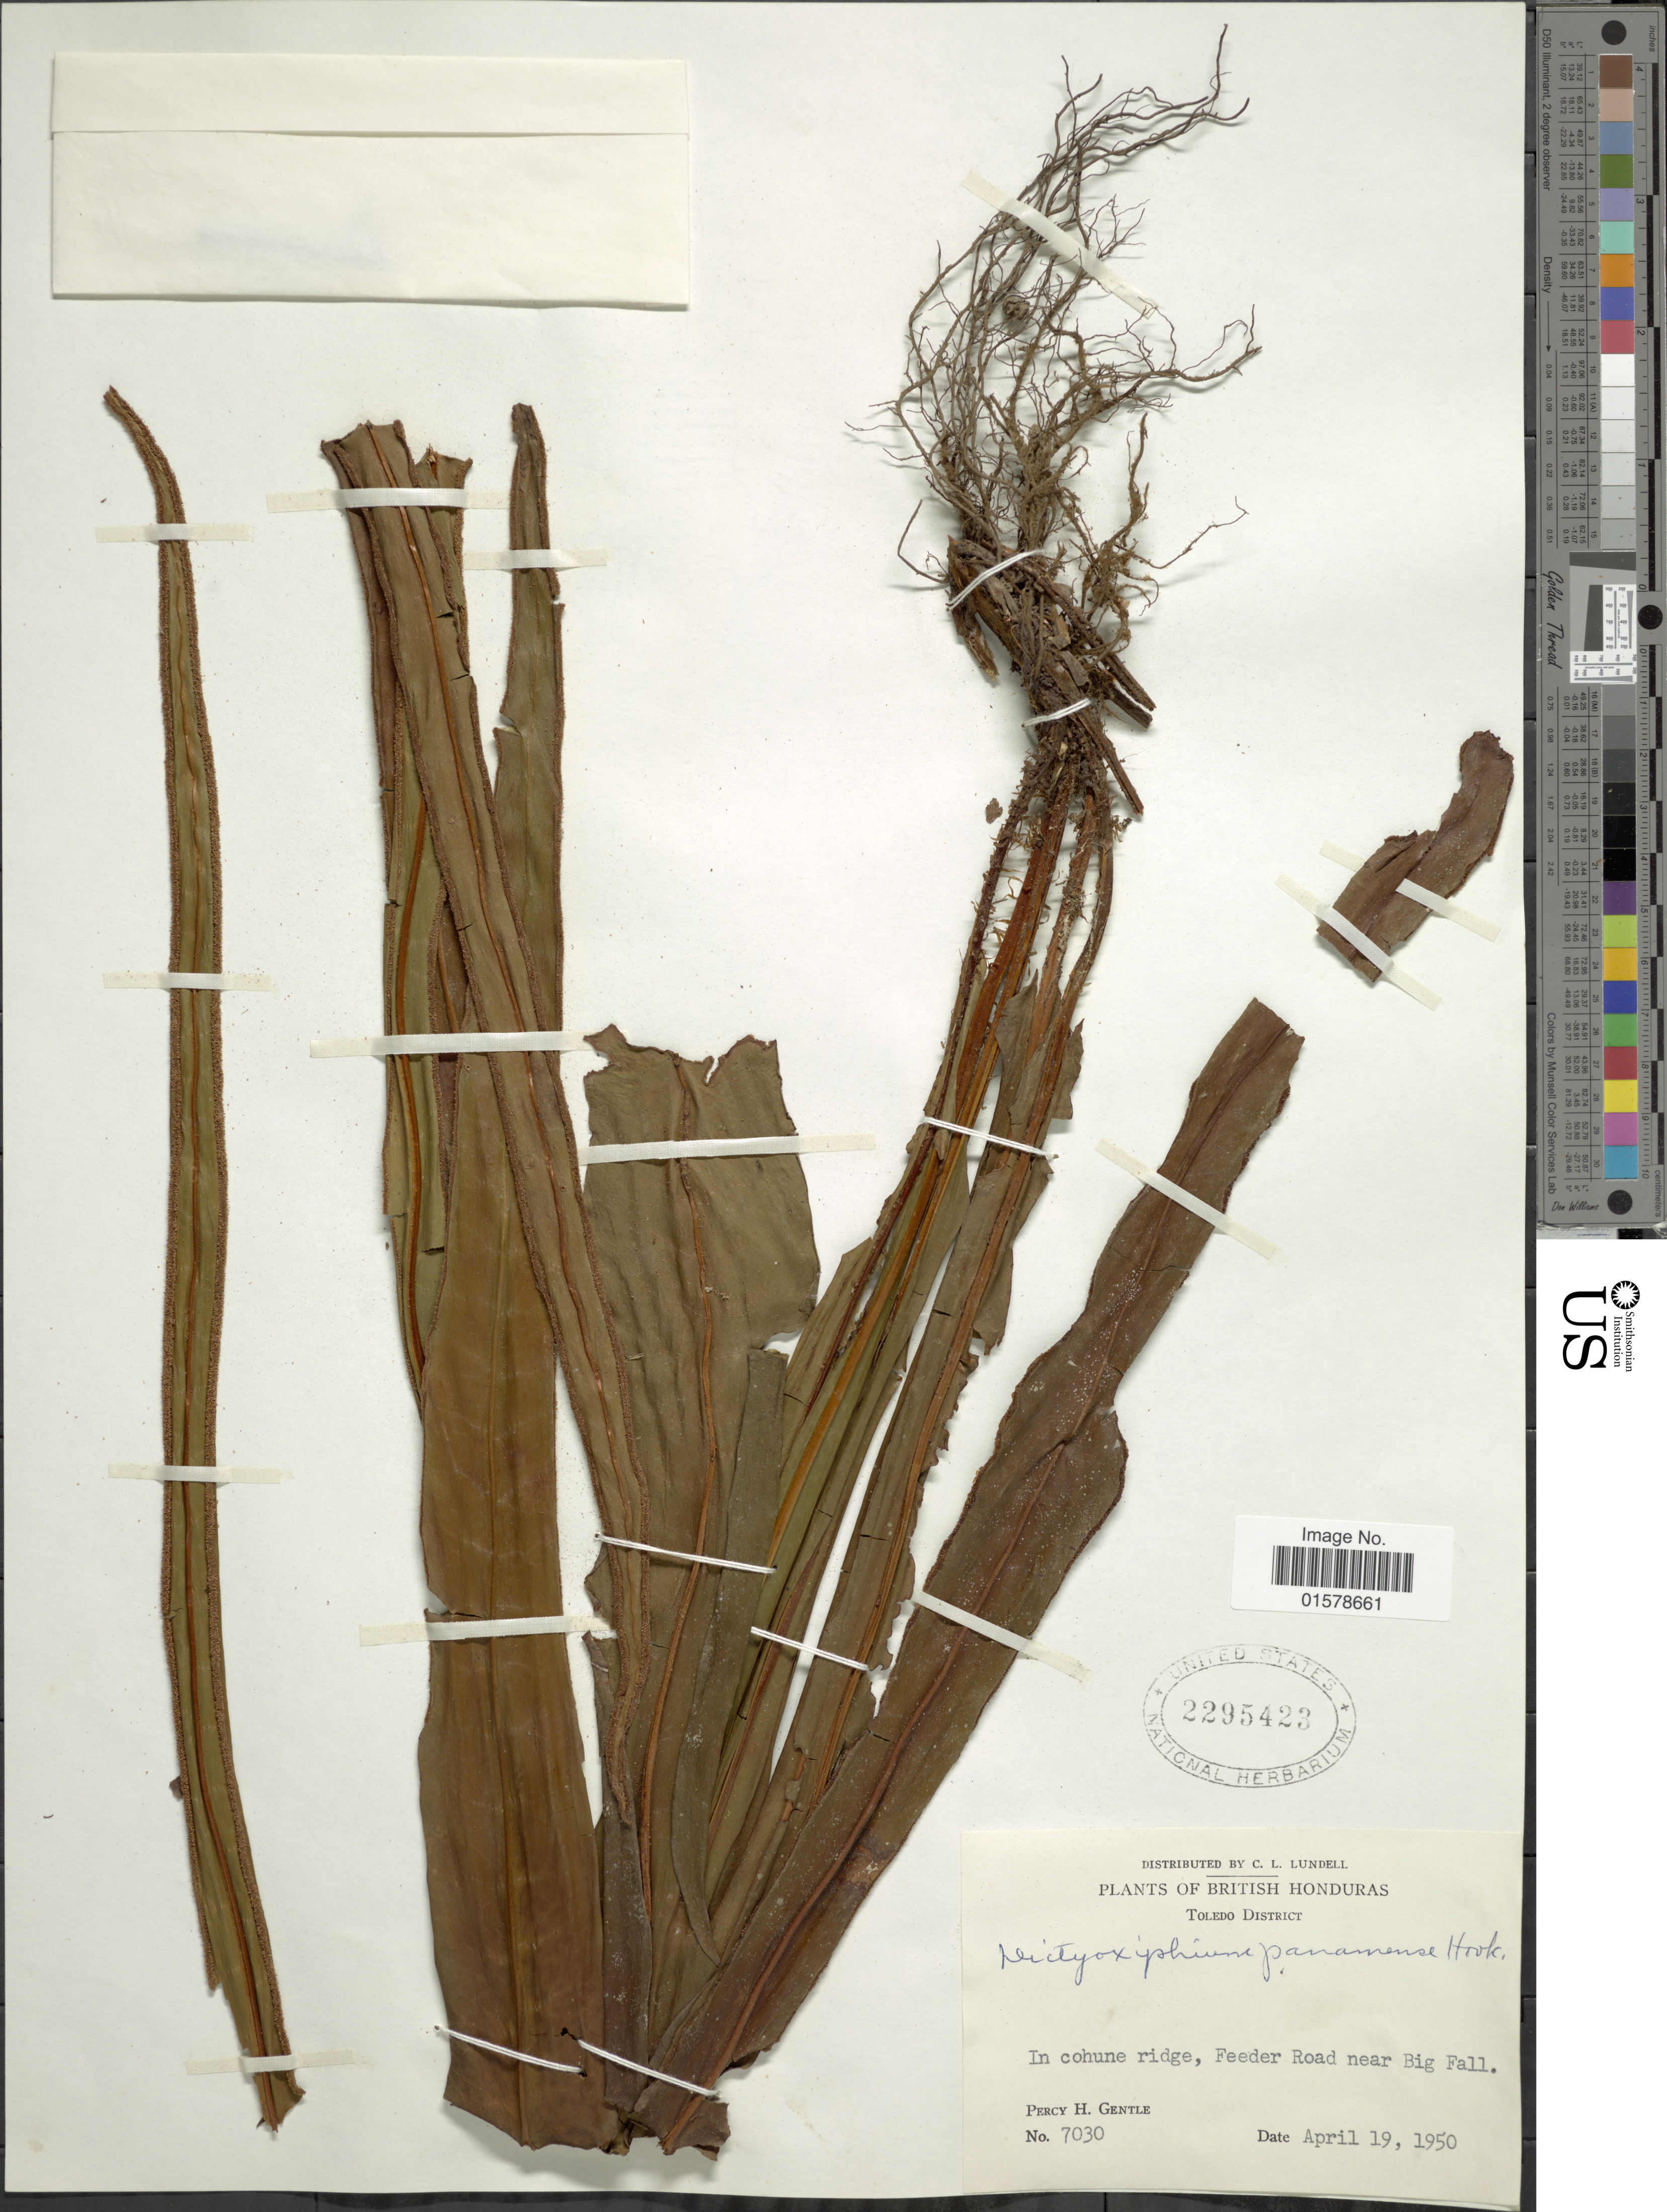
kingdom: Plantae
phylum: Tracheophyta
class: Polypodiopsida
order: Polypodiales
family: Tectariaceae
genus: Tectaria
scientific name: Tectaria panamensis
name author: (Hook.) R.M. Tryon & A.F. Tryon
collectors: P. H. Gentle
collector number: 7030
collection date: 1950-04-19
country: Belize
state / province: Toledo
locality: Birtish Honduras, Toledo District. In cohune ridge, Feeder Road near Big Fall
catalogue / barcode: US 2295423